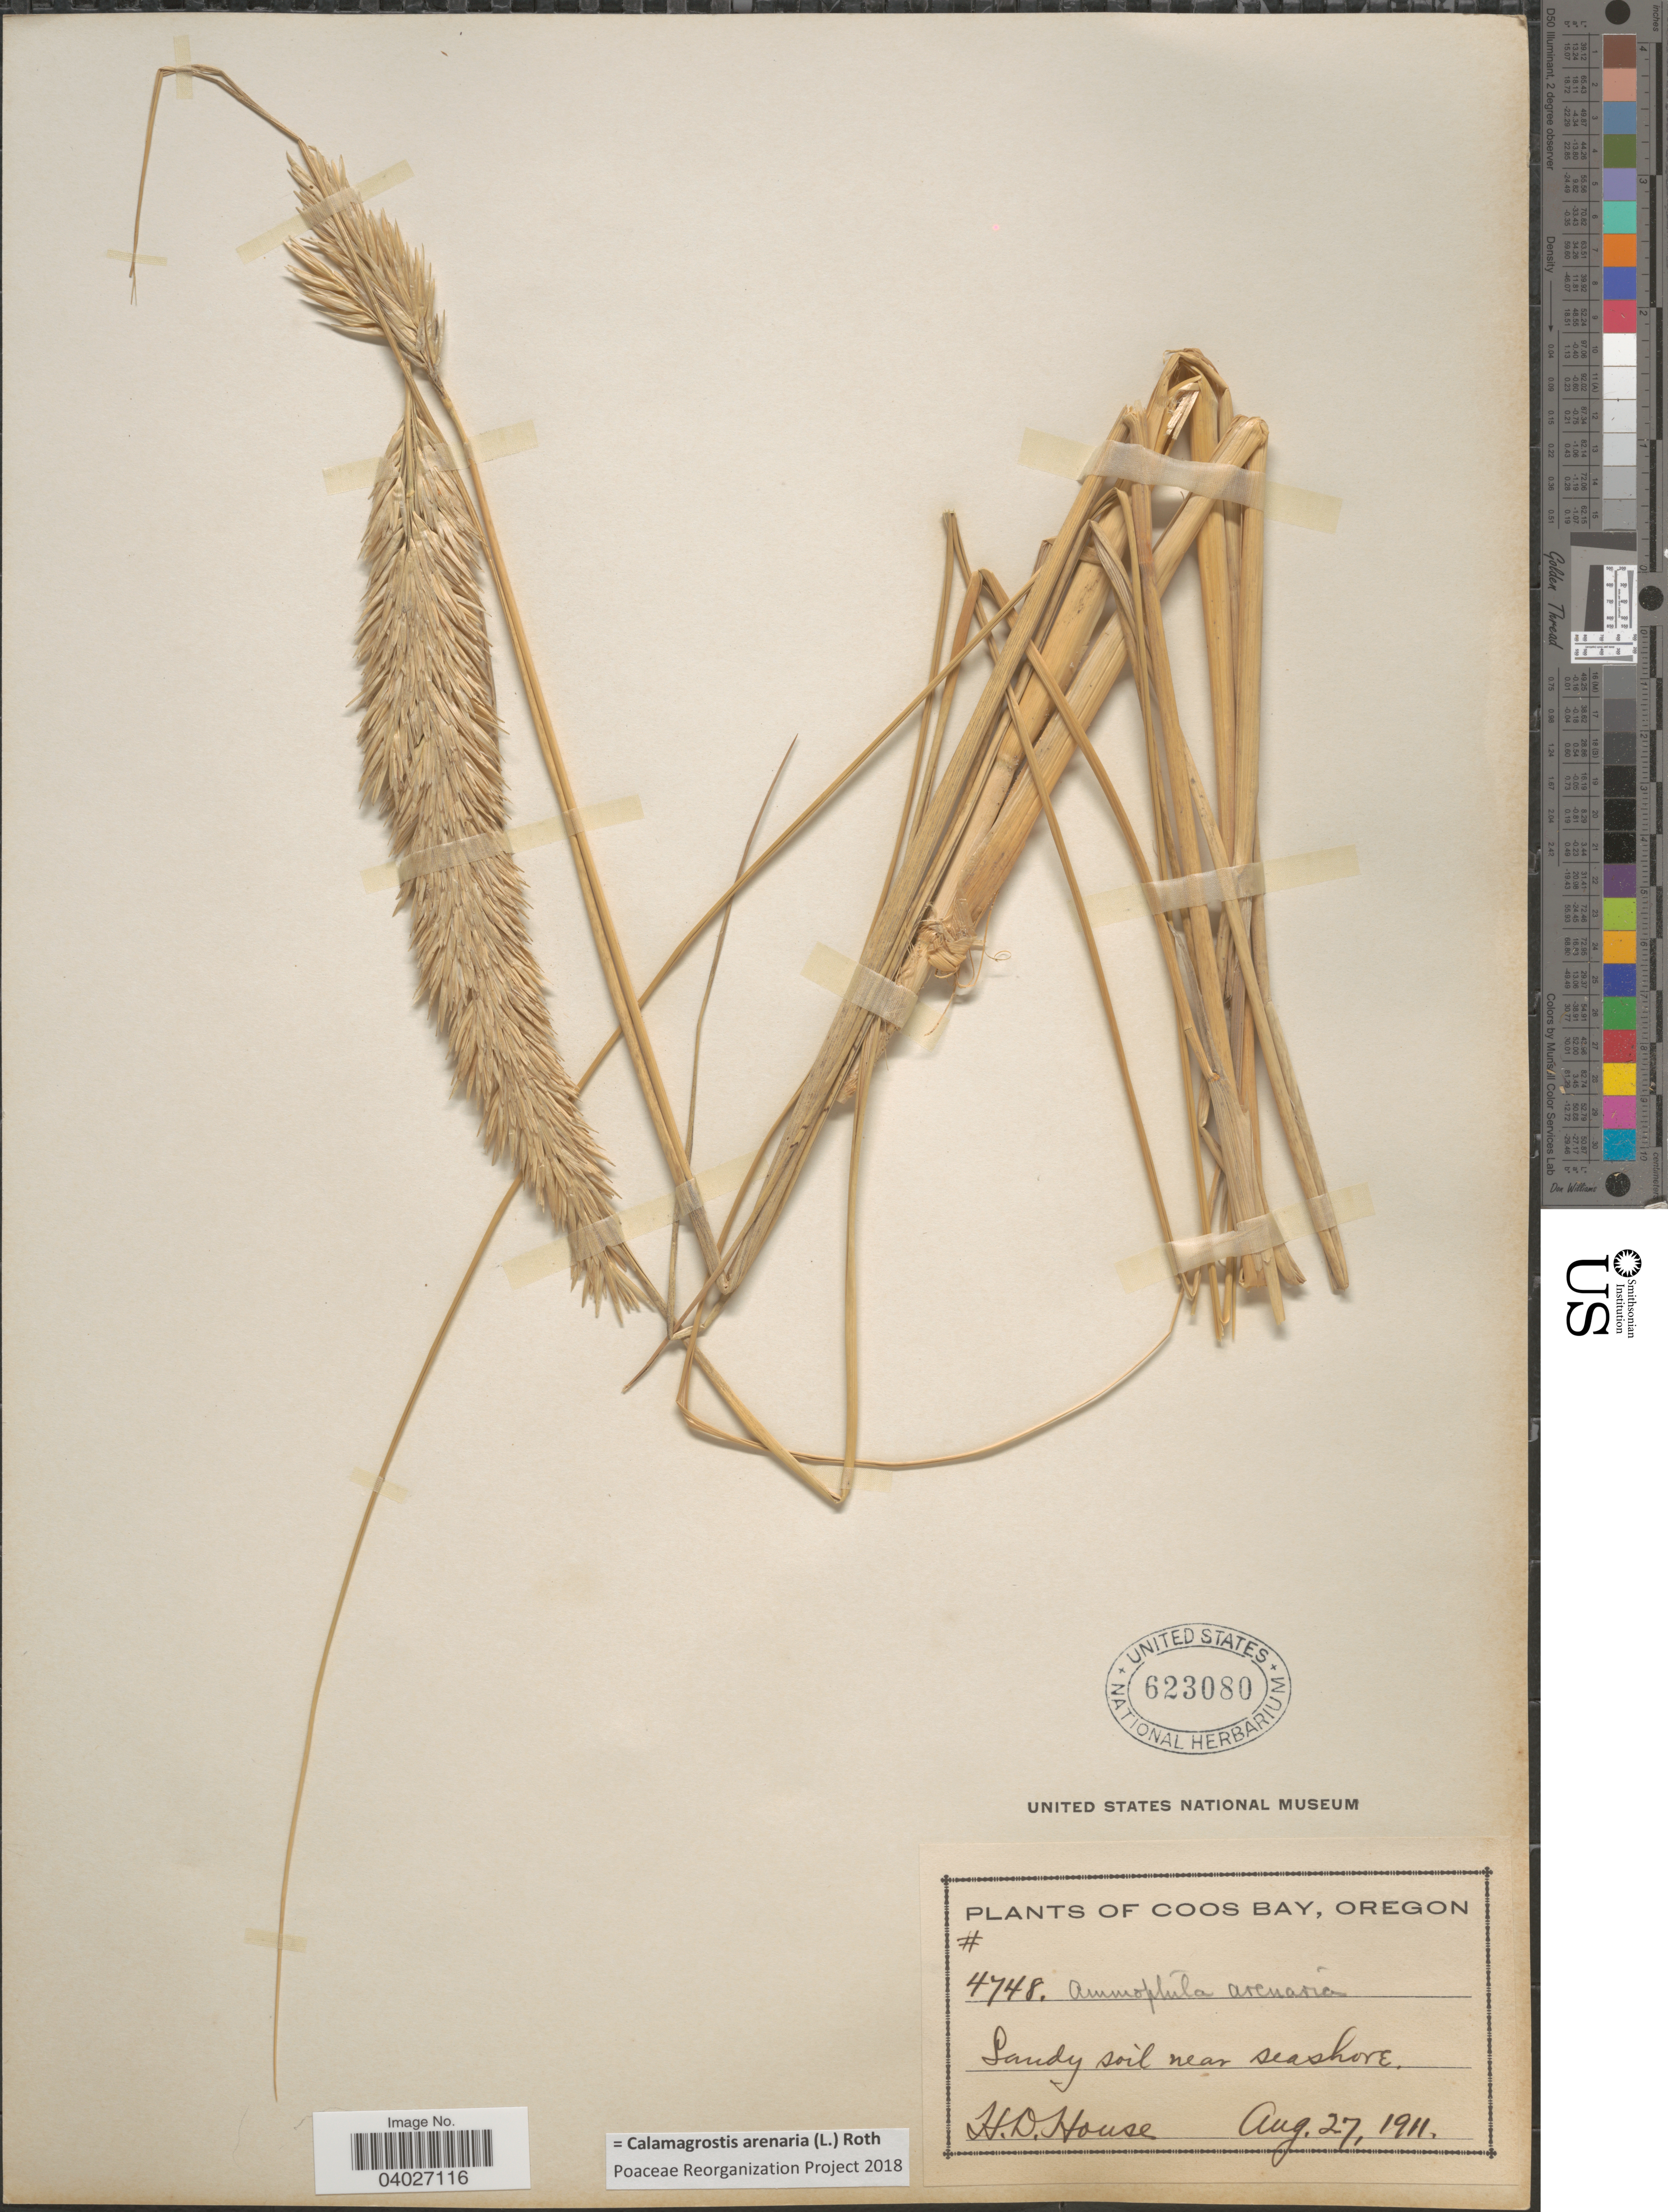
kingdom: Plantae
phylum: Tracheophyta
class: Liliopsida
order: Poales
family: Poaceae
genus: Calamagrostis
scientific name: Calamagrostis arenaria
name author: (L.) Roth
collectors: H. D. House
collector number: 4748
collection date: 1911-08-27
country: United States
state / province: Oregon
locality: Coos Bay.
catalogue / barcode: US 623080